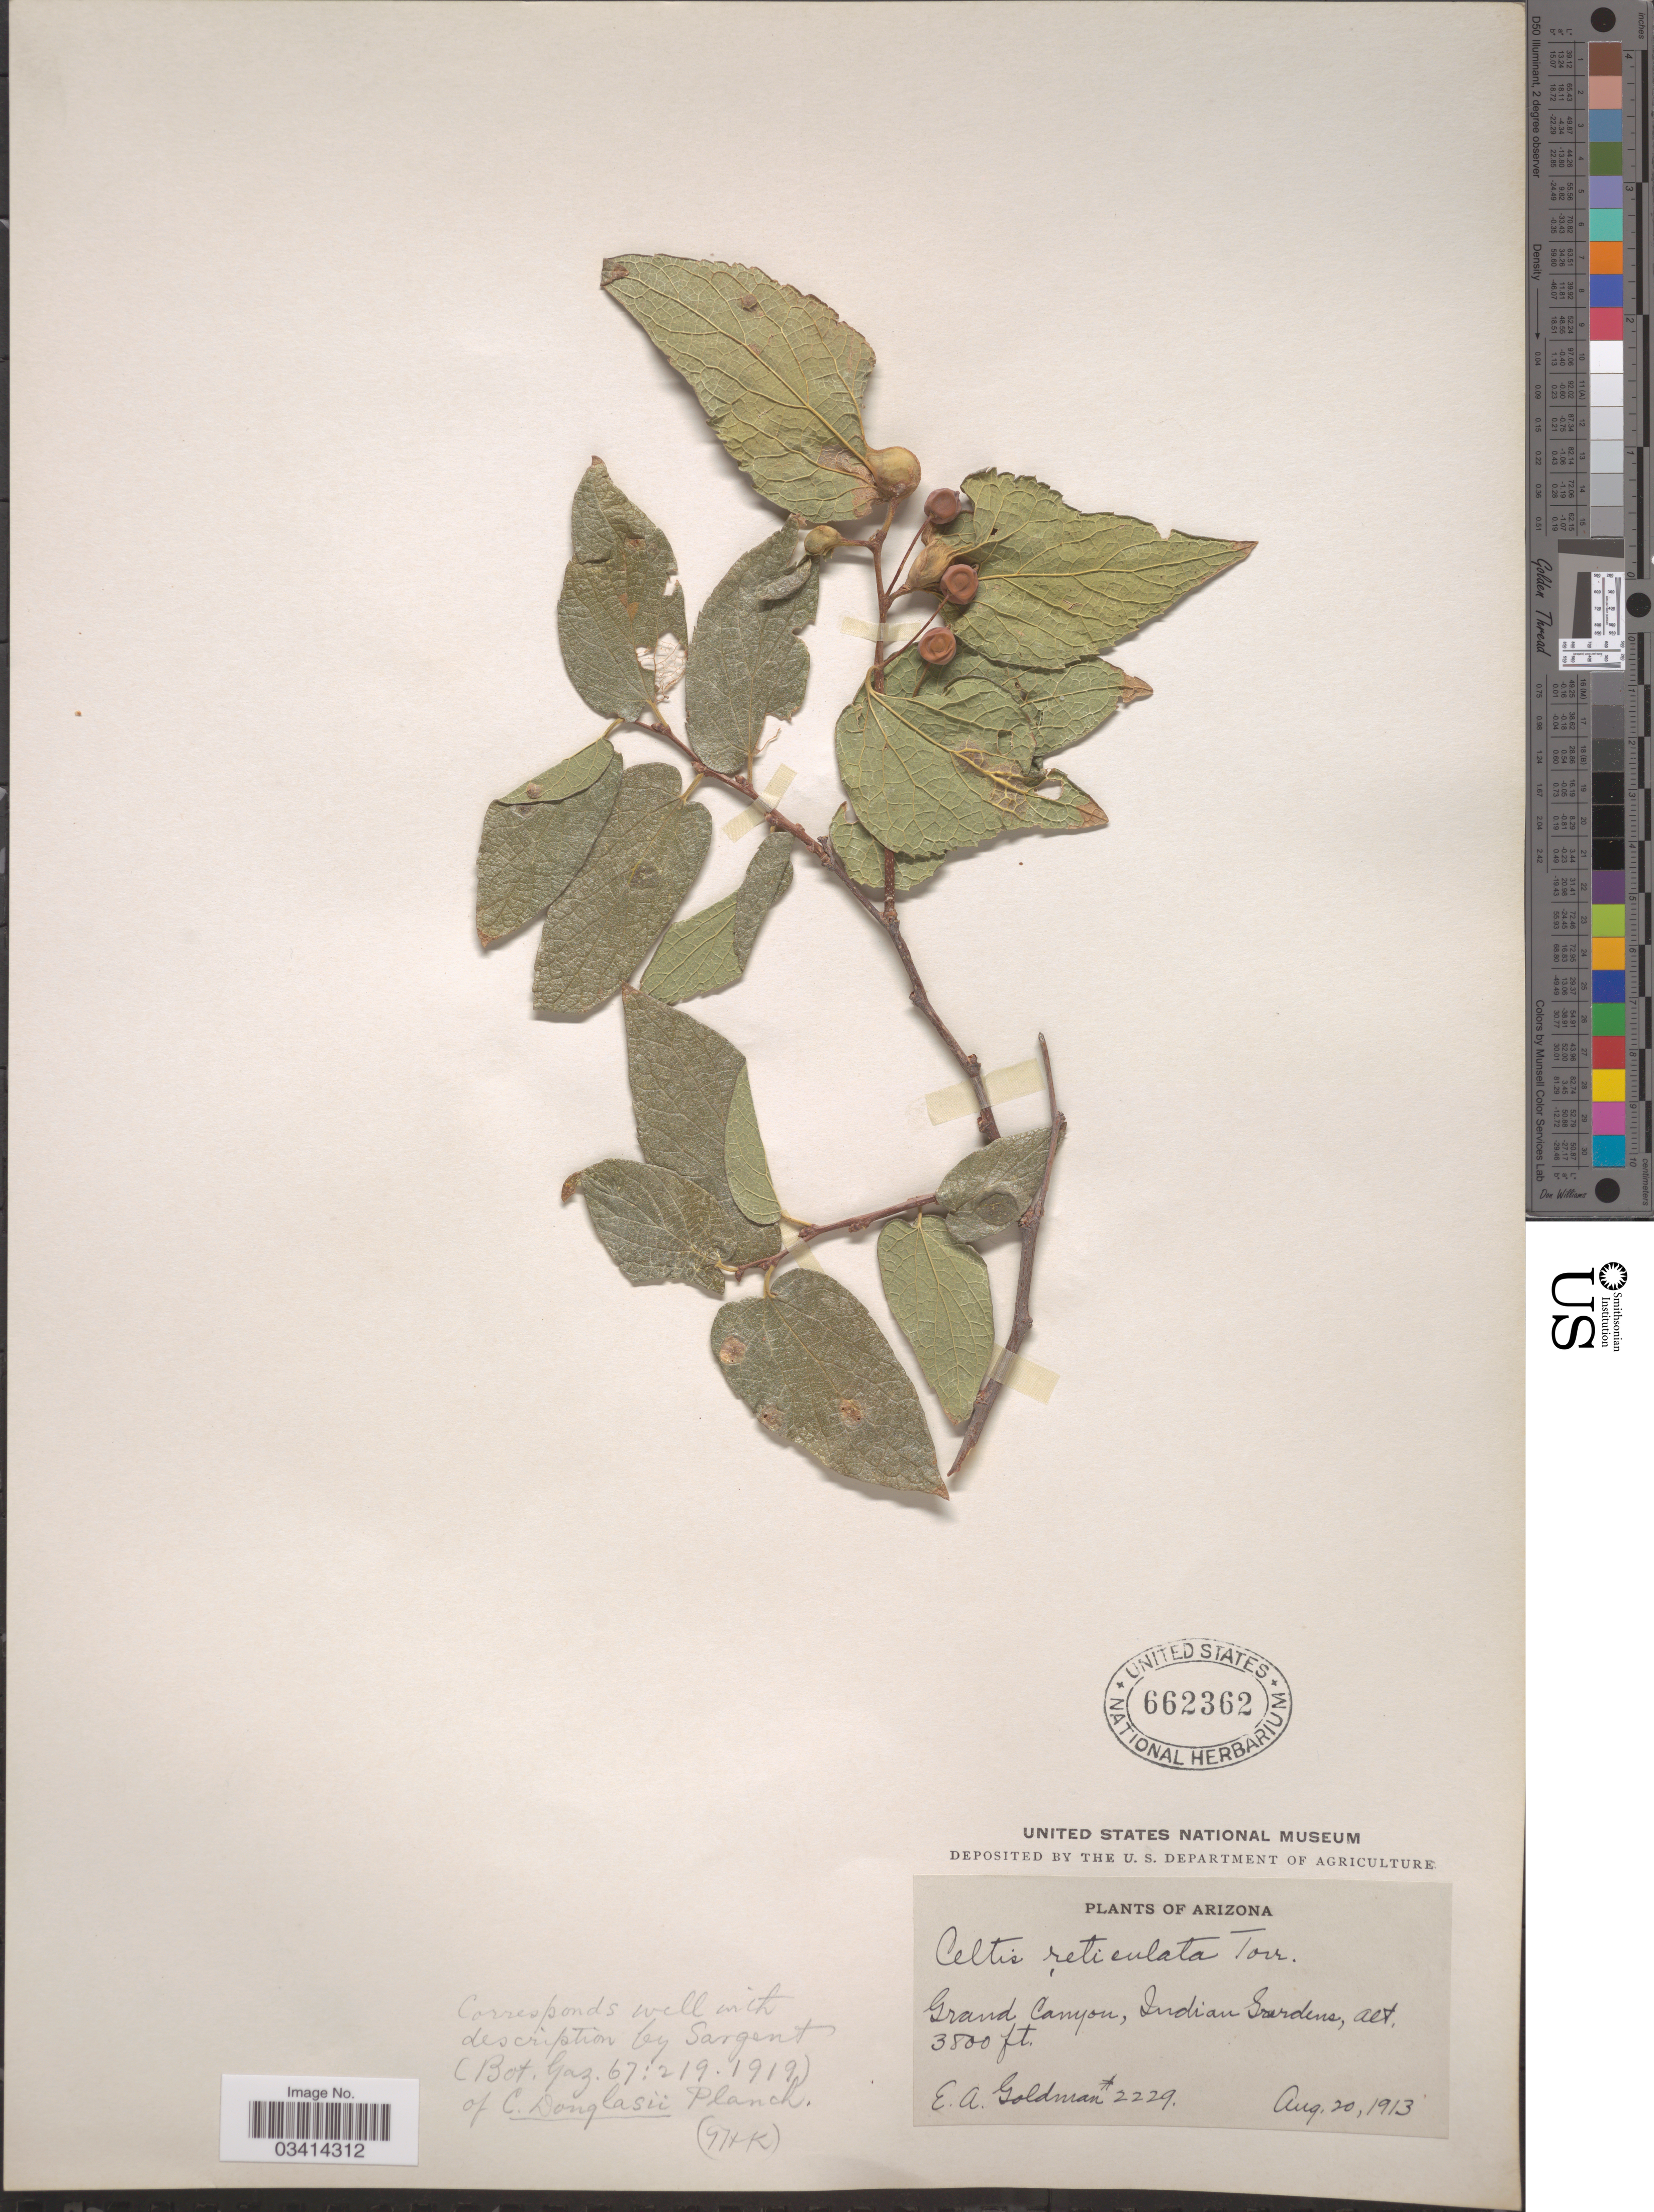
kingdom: Plantae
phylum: Tracheophyta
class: Magnoliopsida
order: Rosales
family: Cannabaceae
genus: Celtis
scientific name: Celtis reticulata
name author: Torr.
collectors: E. A. Goldman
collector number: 2229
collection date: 1913-08-20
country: United States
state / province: Arizona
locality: Grand Canyon, Indian Gardens.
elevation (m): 1158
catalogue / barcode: US 662362